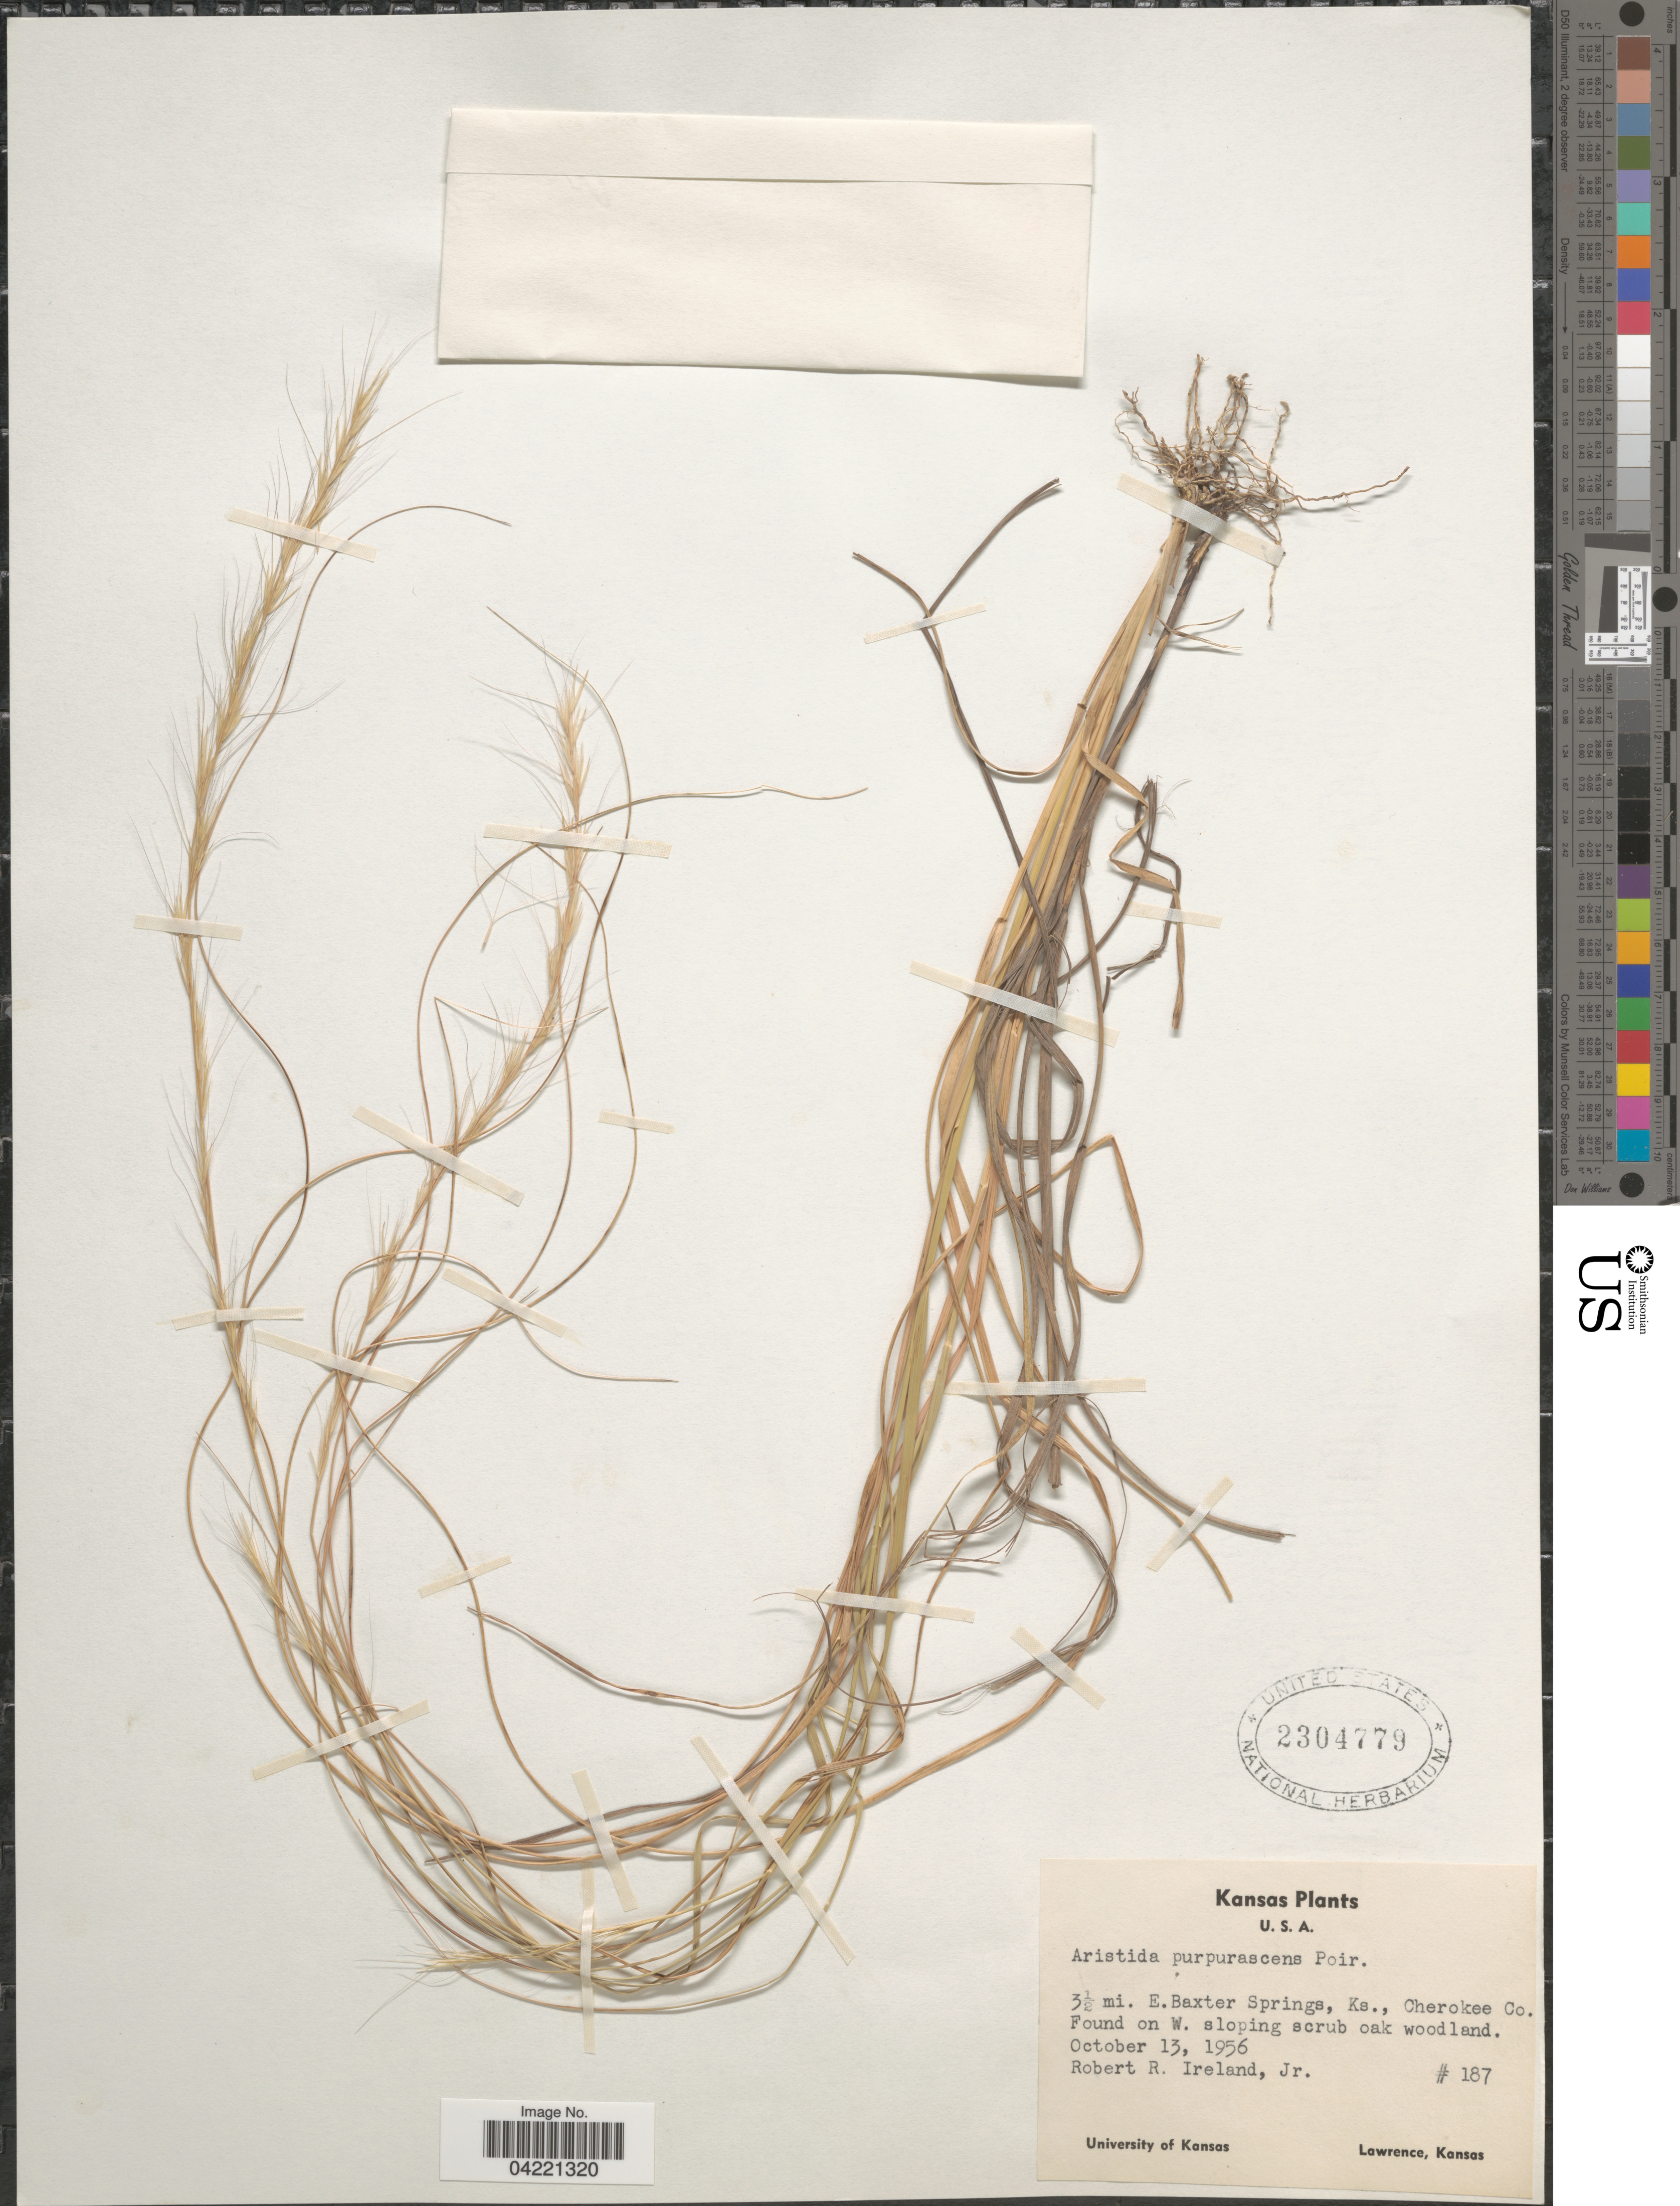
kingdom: Plantae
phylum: Tracheophyta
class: Liliopsida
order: Poales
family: Poaceae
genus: Aristida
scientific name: Aristida purpurascens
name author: Poir.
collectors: R. Ireland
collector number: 187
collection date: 1956-10-13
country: United States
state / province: Kansas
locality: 3½ mi. E. Baxter Springs, Ks., Cherokee Co. Found on W. sloping scrub oak woodland.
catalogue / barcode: US 2304779